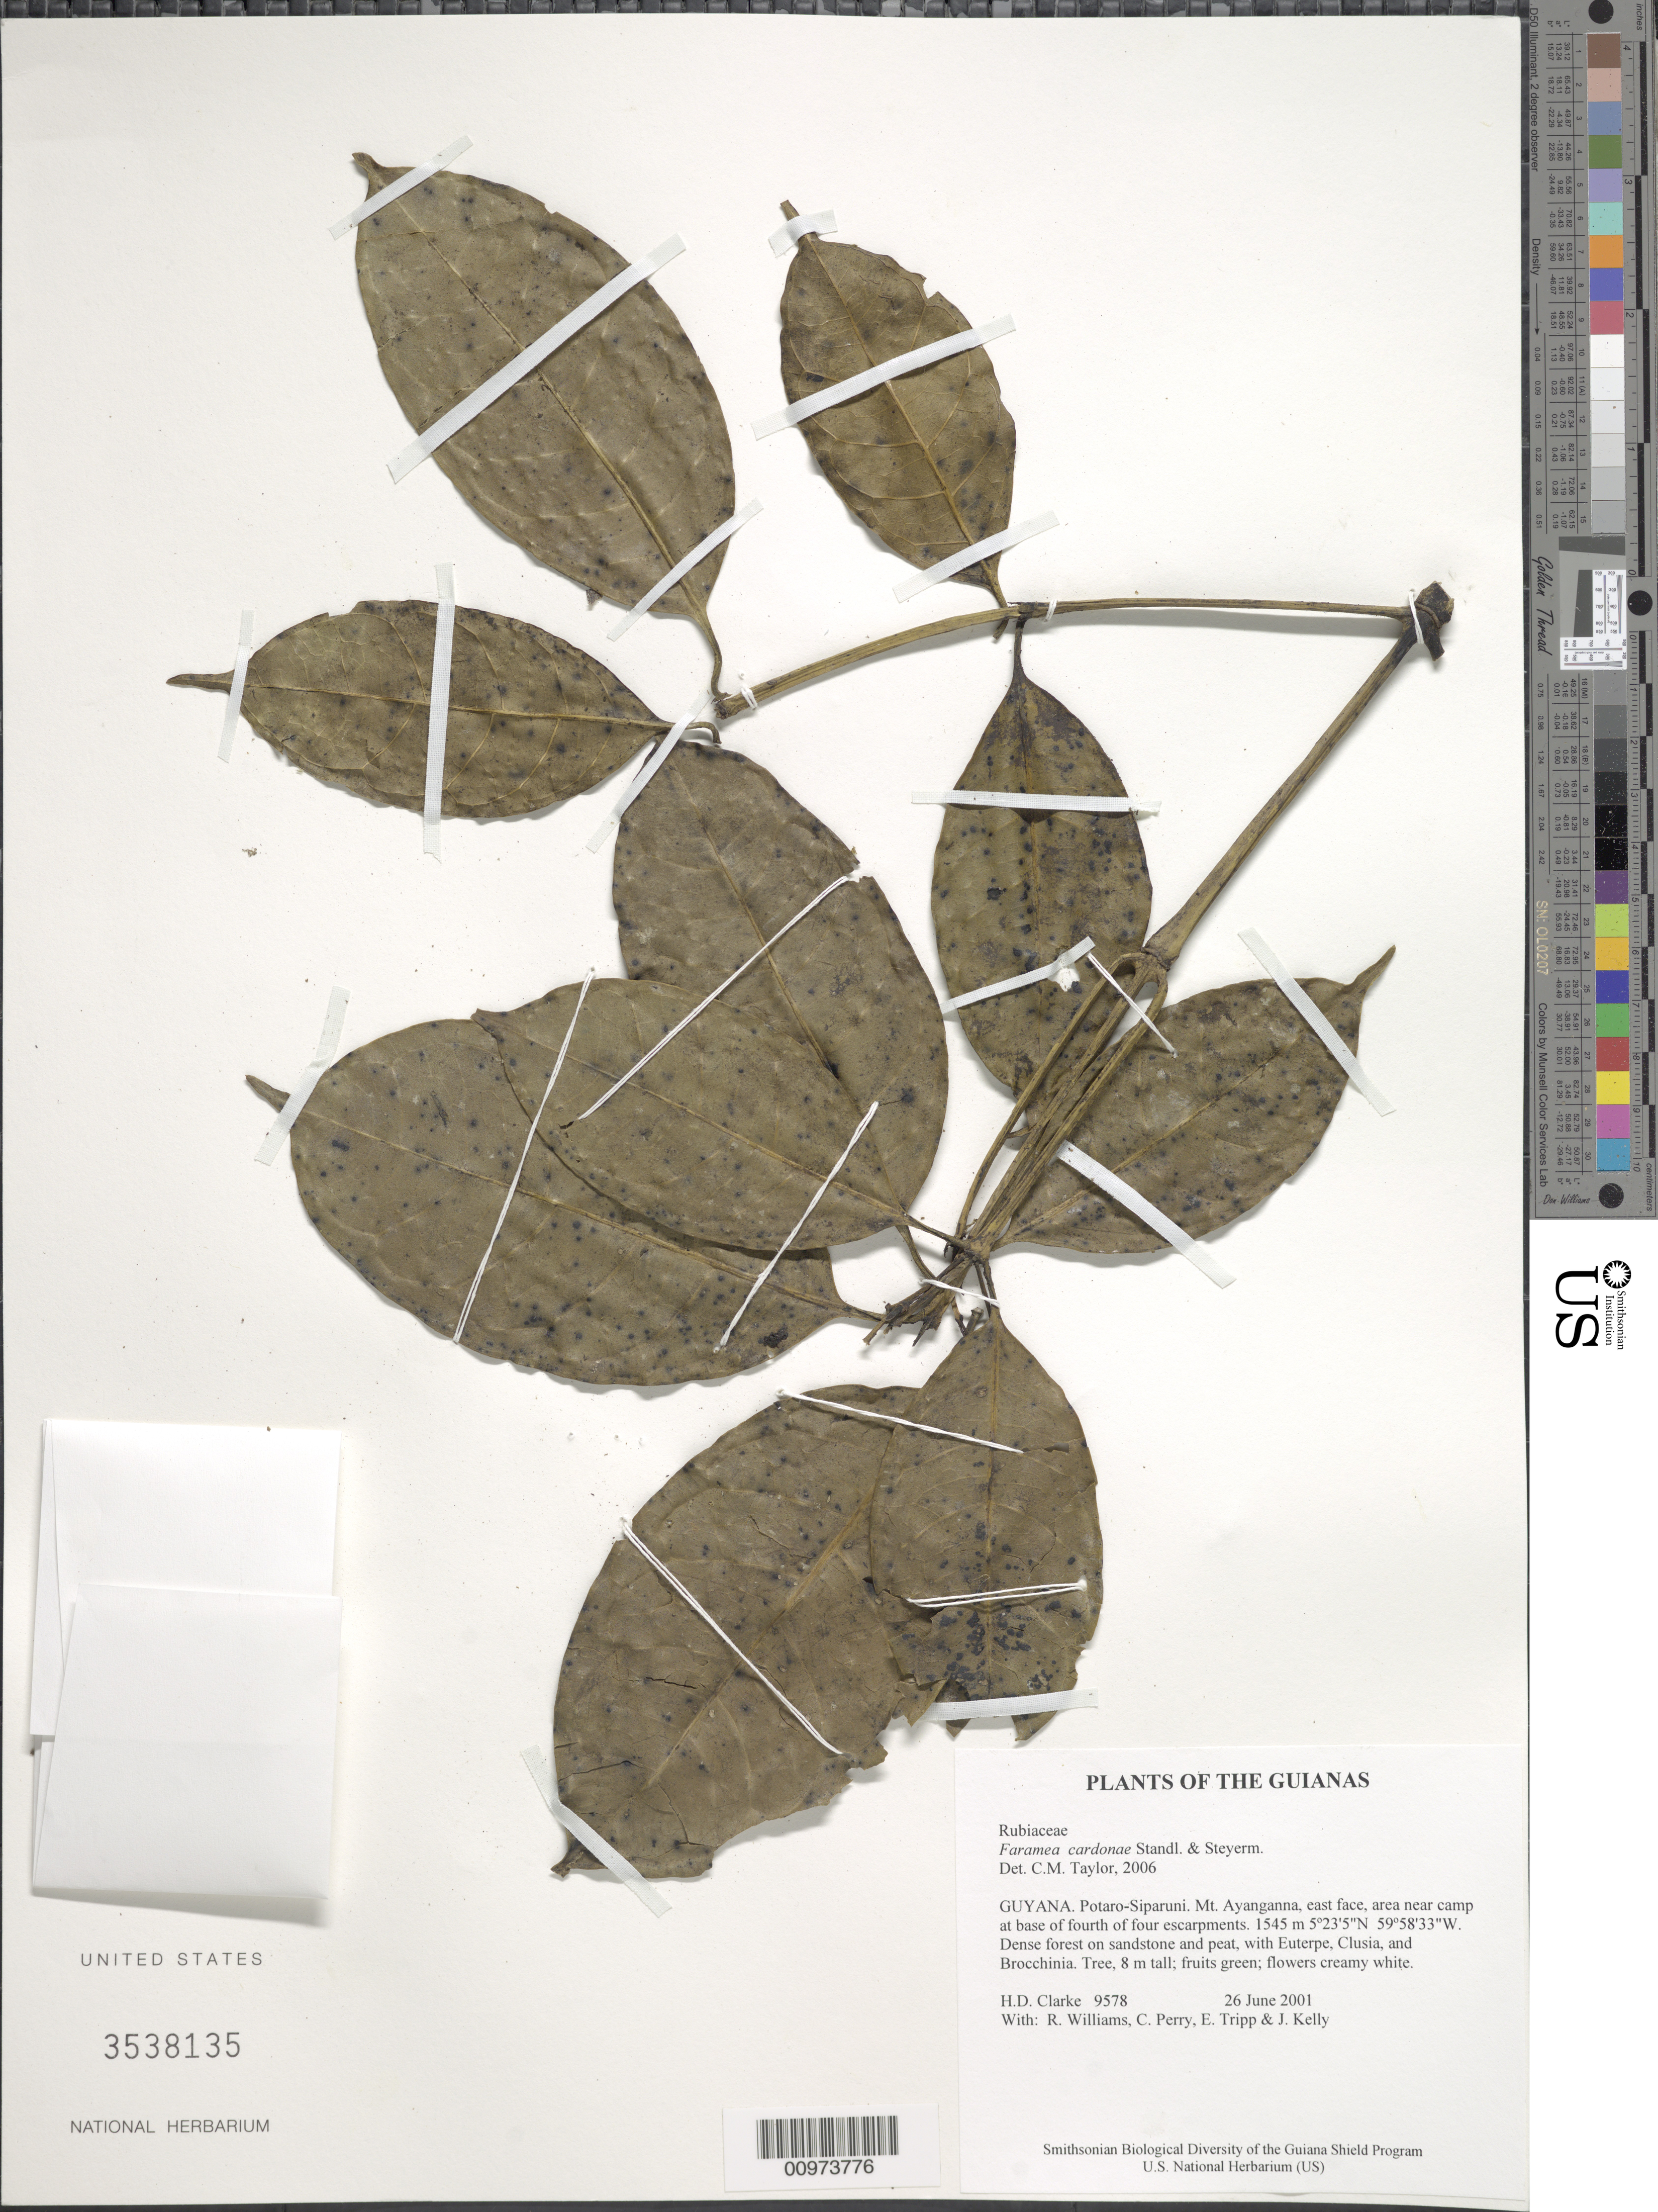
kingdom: Plantae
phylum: Tracheophyta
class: Magnoliopsida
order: Gentianales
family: Rubiaceae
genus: Faramea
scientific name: Faramea cardonae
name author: Standl. & Steyerm.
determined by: Taylor, Charlotte M.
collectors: H. D. Clarke, R. Williams, C. Perry, E. Tripp & J. Kelly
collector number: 9578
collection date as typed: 26 June 2001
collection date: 2001-06-26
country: Guyana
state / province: Potaro-Siparuni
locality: Mt. Ayanganna, east face, area near camp at base of fourth of four escarpments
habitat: Dense forest on sandstone and peat, with Euterpe, Clusia, and Brocchinia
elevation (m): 1545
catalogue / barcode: US 3538135